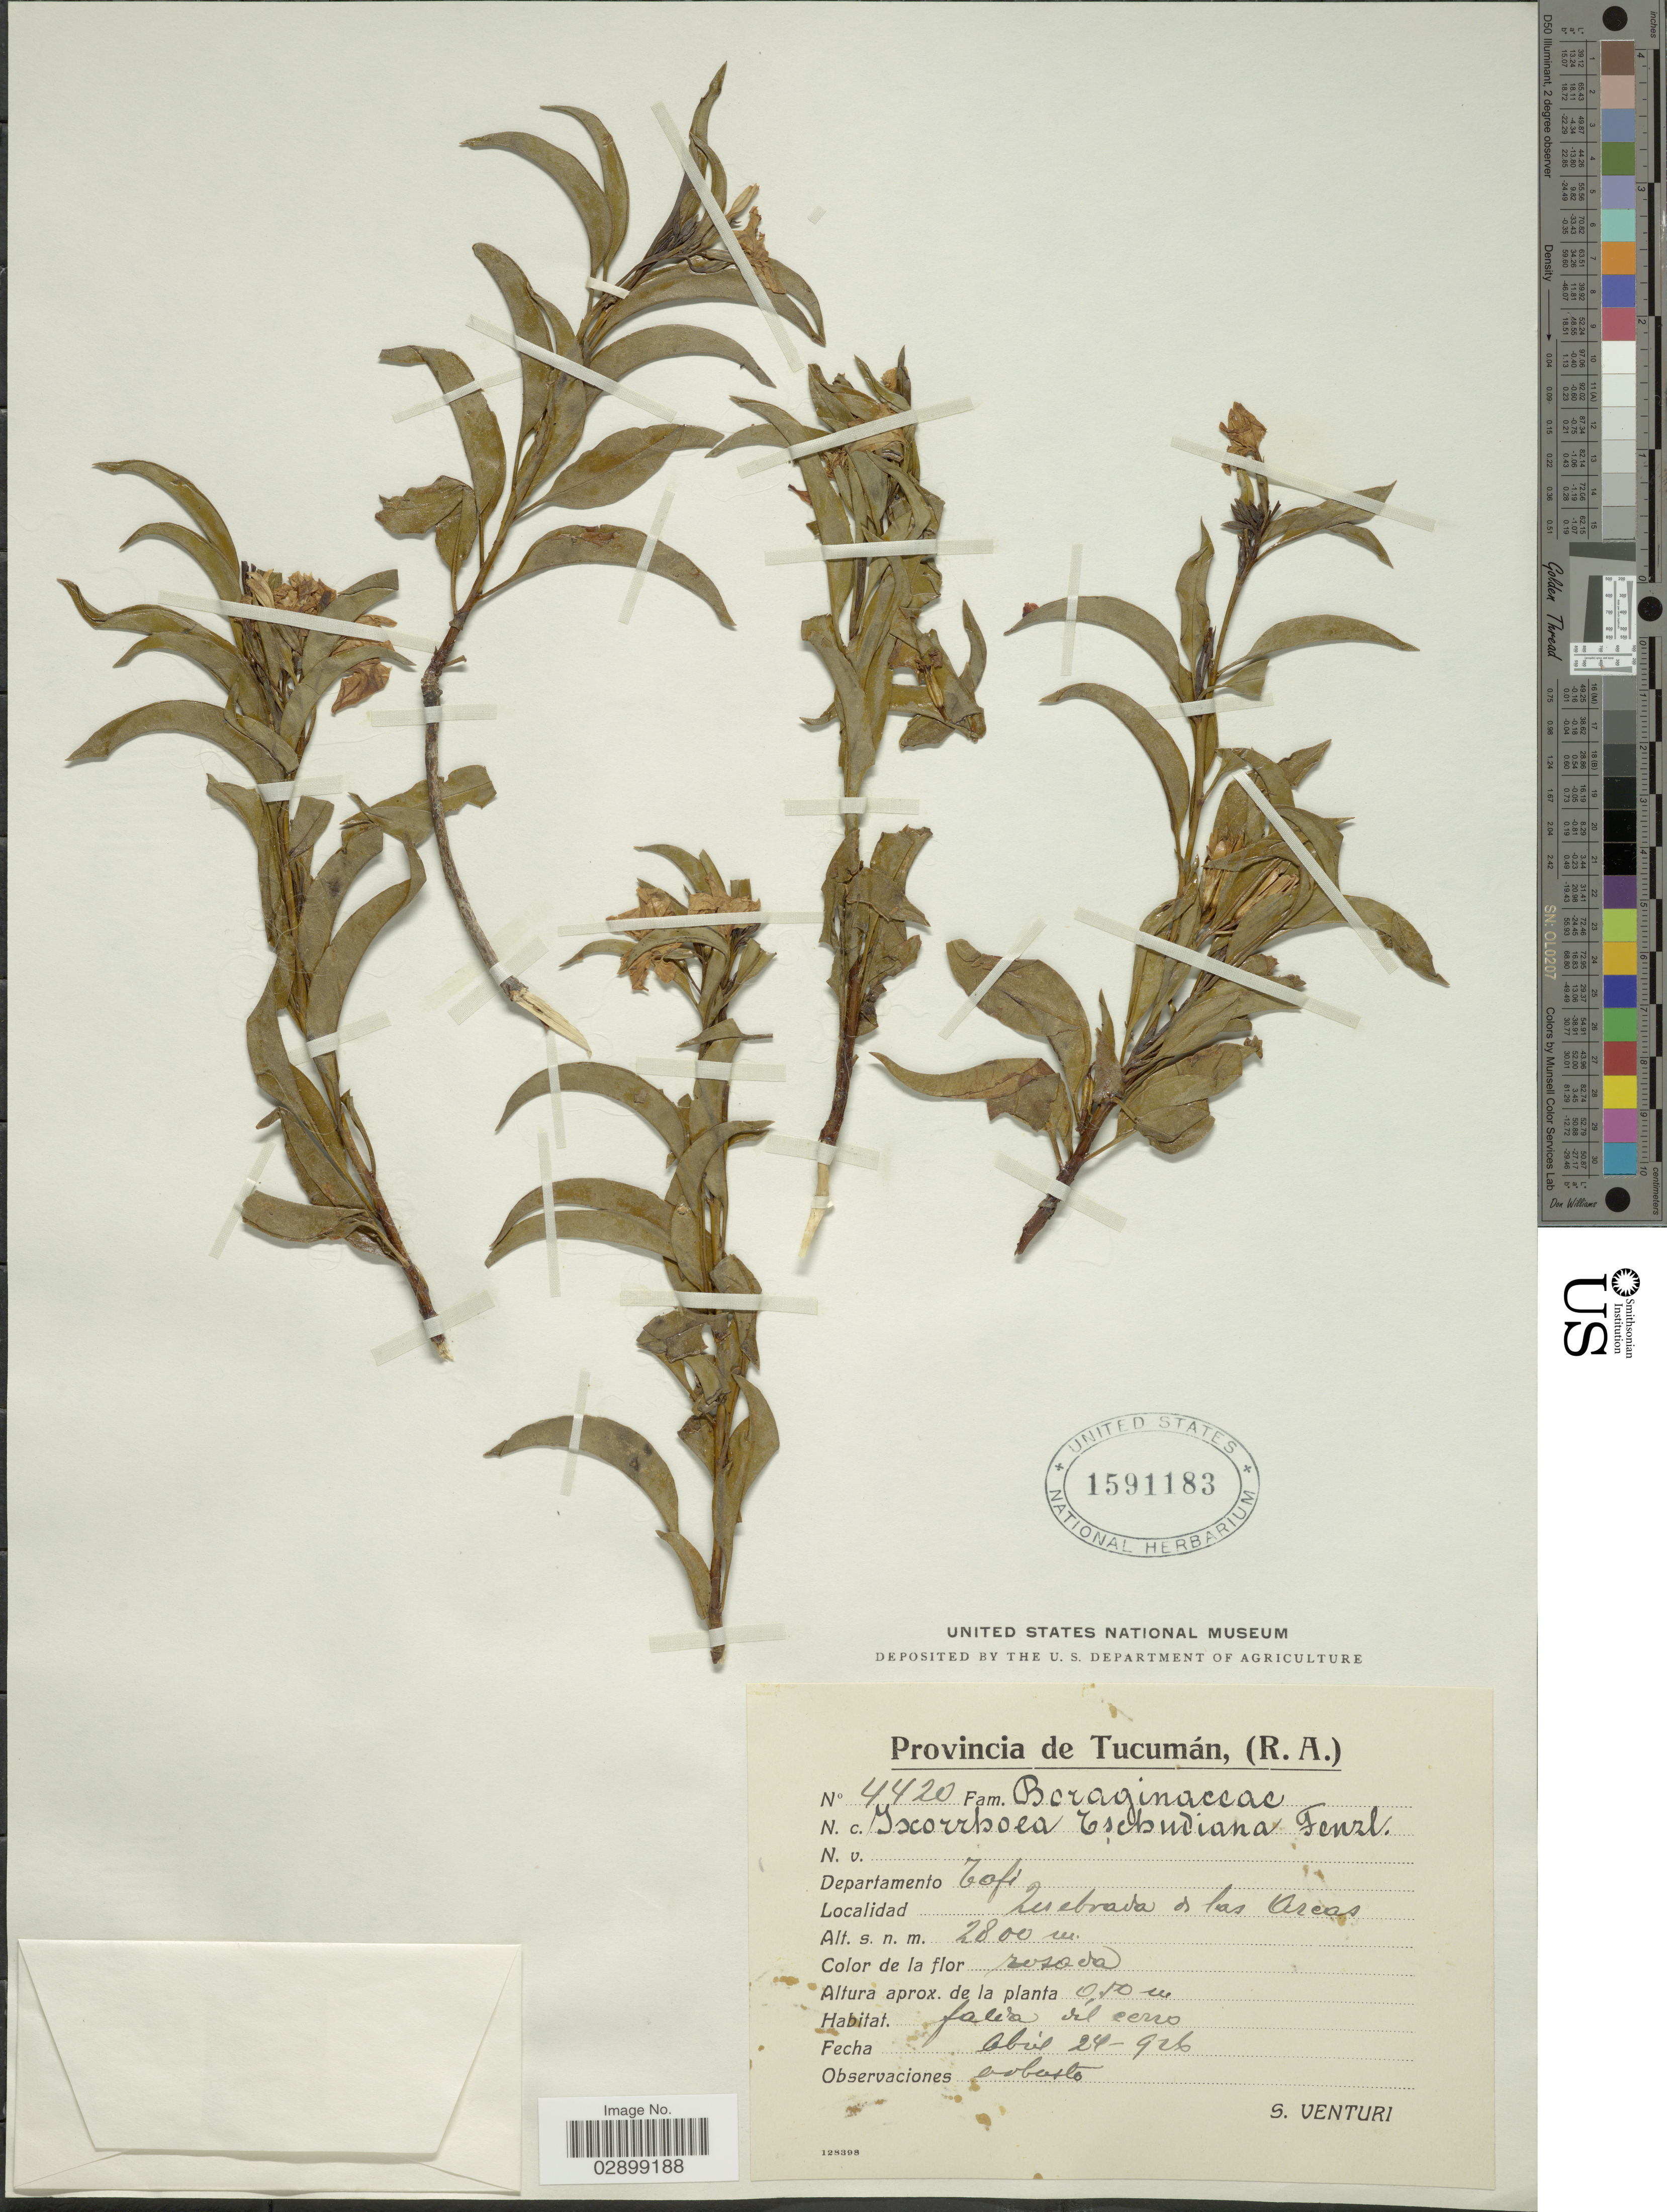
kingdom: Plantae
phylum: Tracheophyta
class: Magnoliopsida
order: Boraginales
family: Heliotropiaceae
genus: Ixorhea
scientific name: Ixorhea tschudiana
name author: Fenzl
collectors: S. Venturi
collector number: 4420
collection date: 1926-04-24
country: Argentina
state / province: Tucuman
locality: Departamento Tafi. Quebrada de las Arcas.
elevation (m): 2800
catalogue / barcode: US 1591183